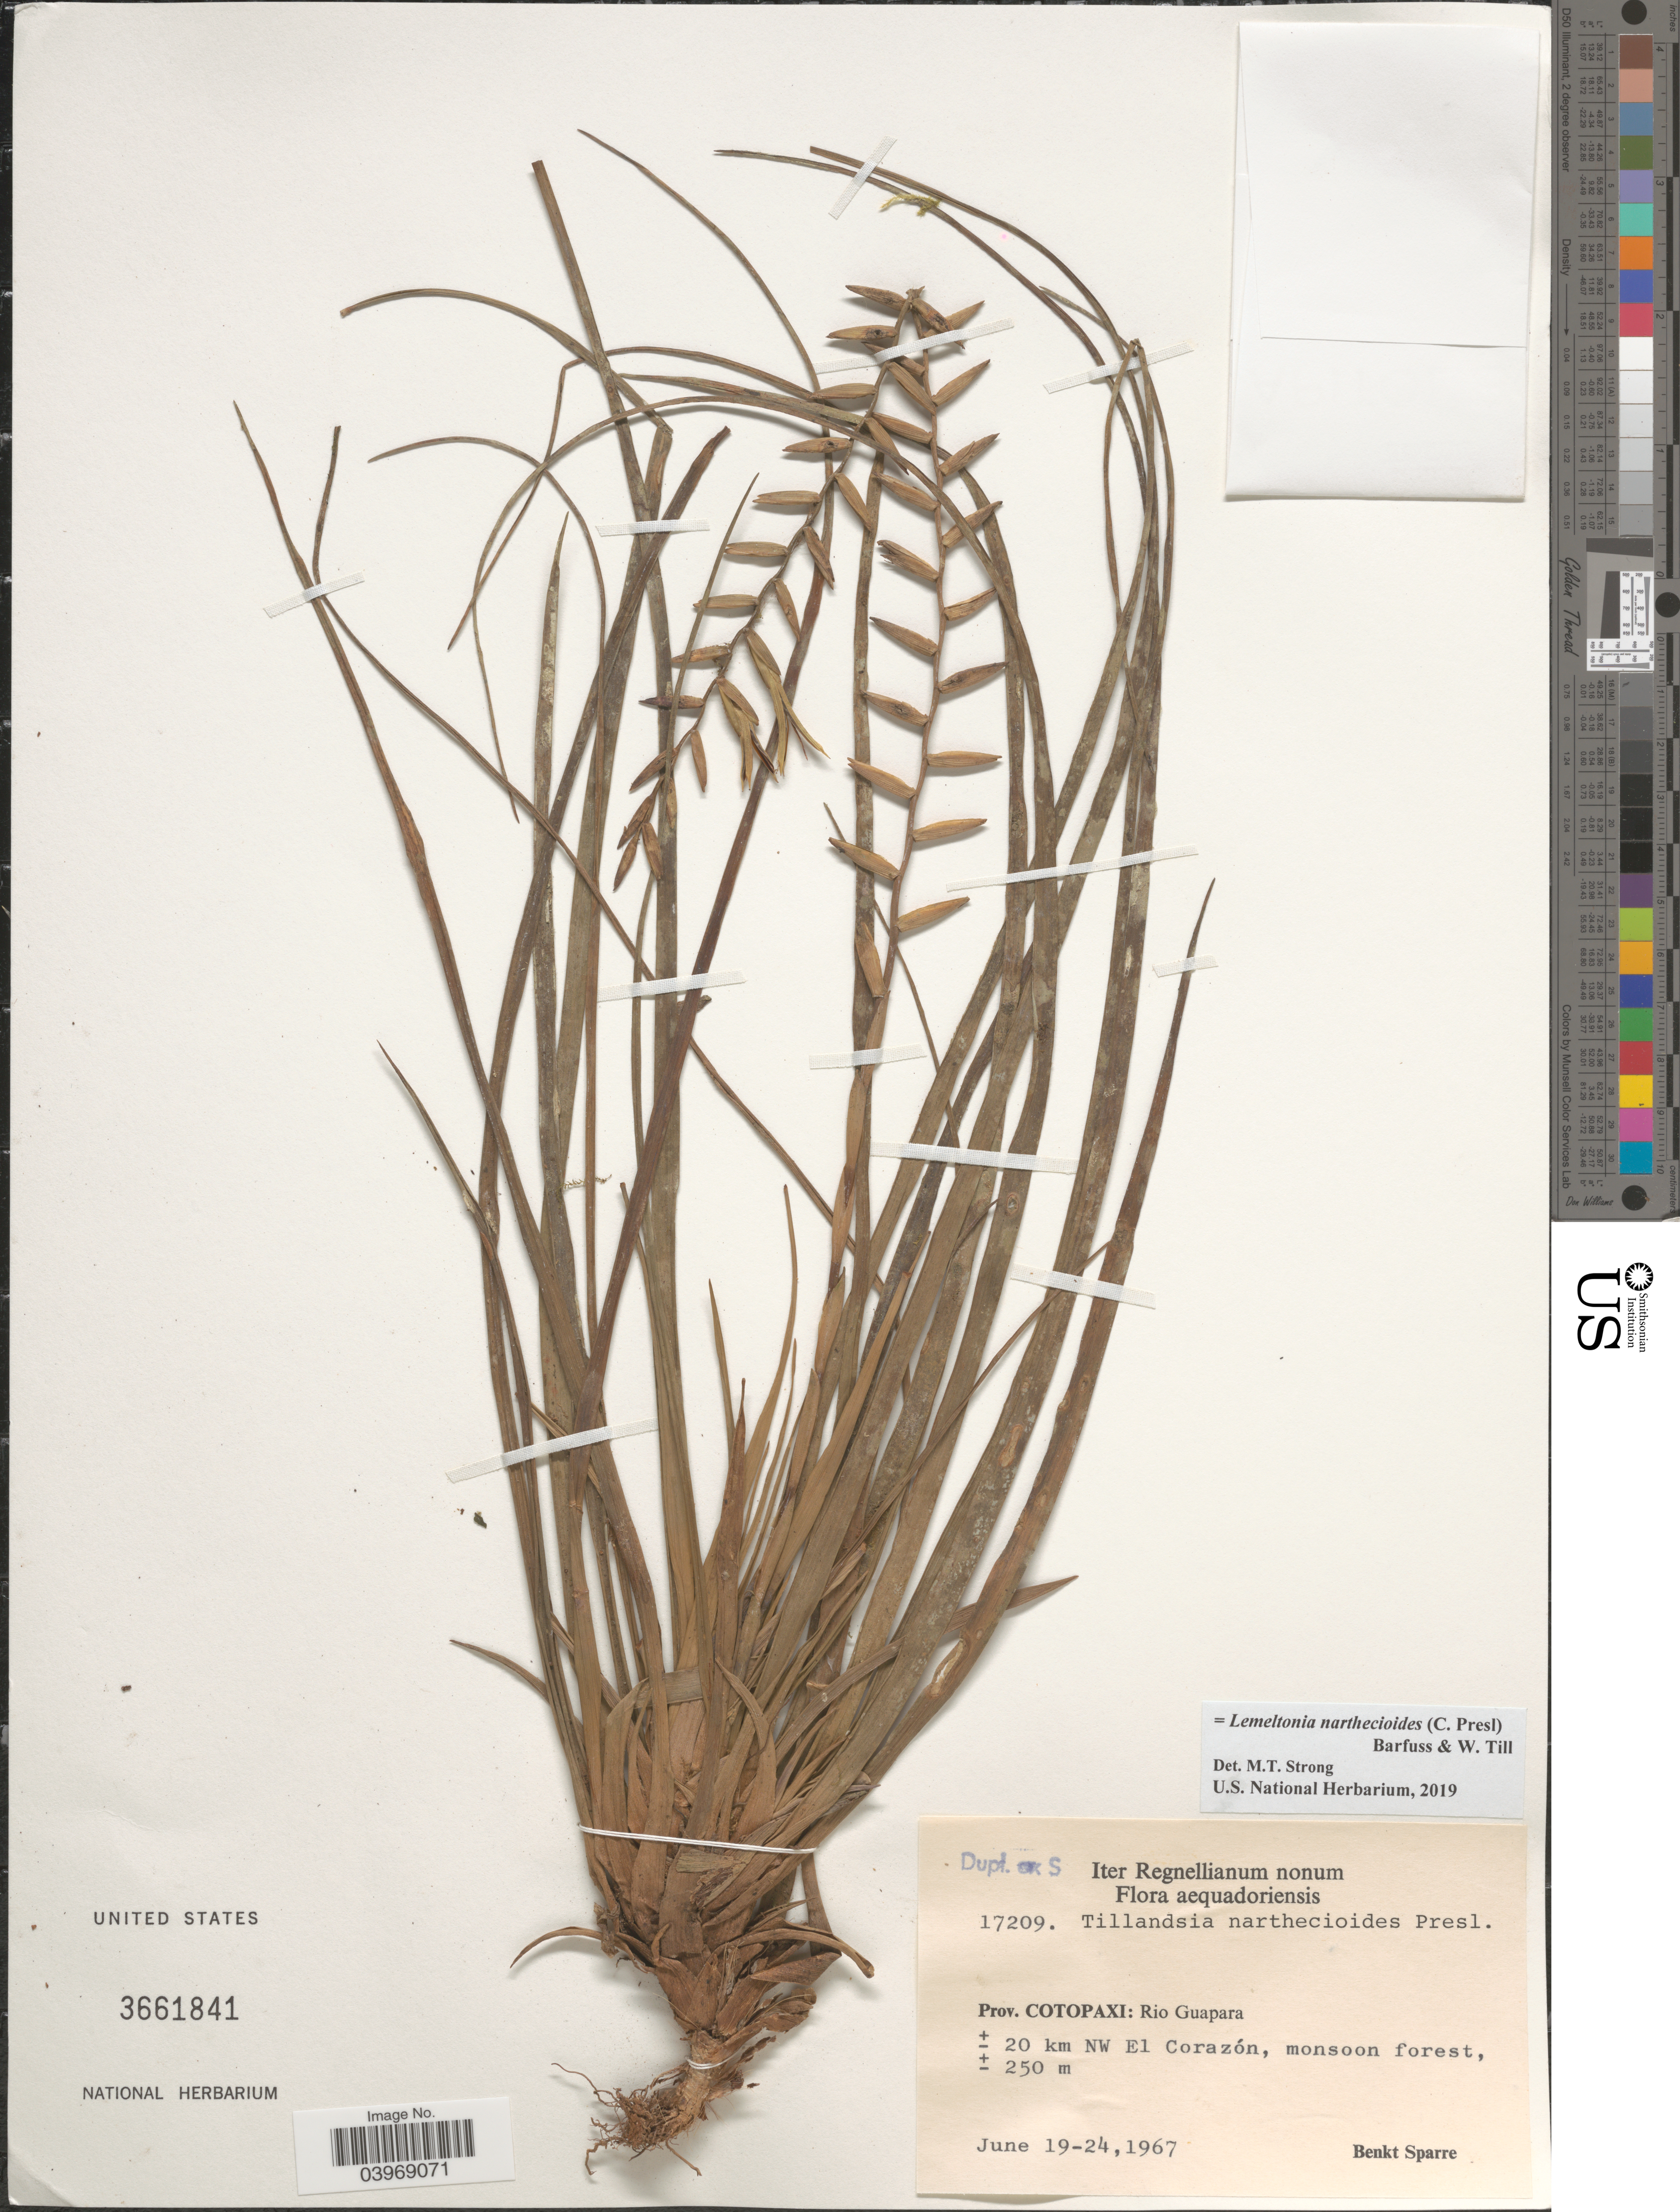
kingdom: Plantae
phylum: Tracheophyta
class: Liliopsida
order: Poales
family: Bromeliaceae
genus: Lemeltonia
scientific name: Lemeltonia narthecioides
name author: (C. Presl) Barfuss & W. Till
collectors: B. Sparre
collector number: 17209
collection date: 1967-06-19/1967-06-24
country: Ecuador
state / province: Cotopaxi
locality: Rio Guapara ± 20 km NW El Corazón.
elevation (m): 250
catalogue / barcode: US 3661841